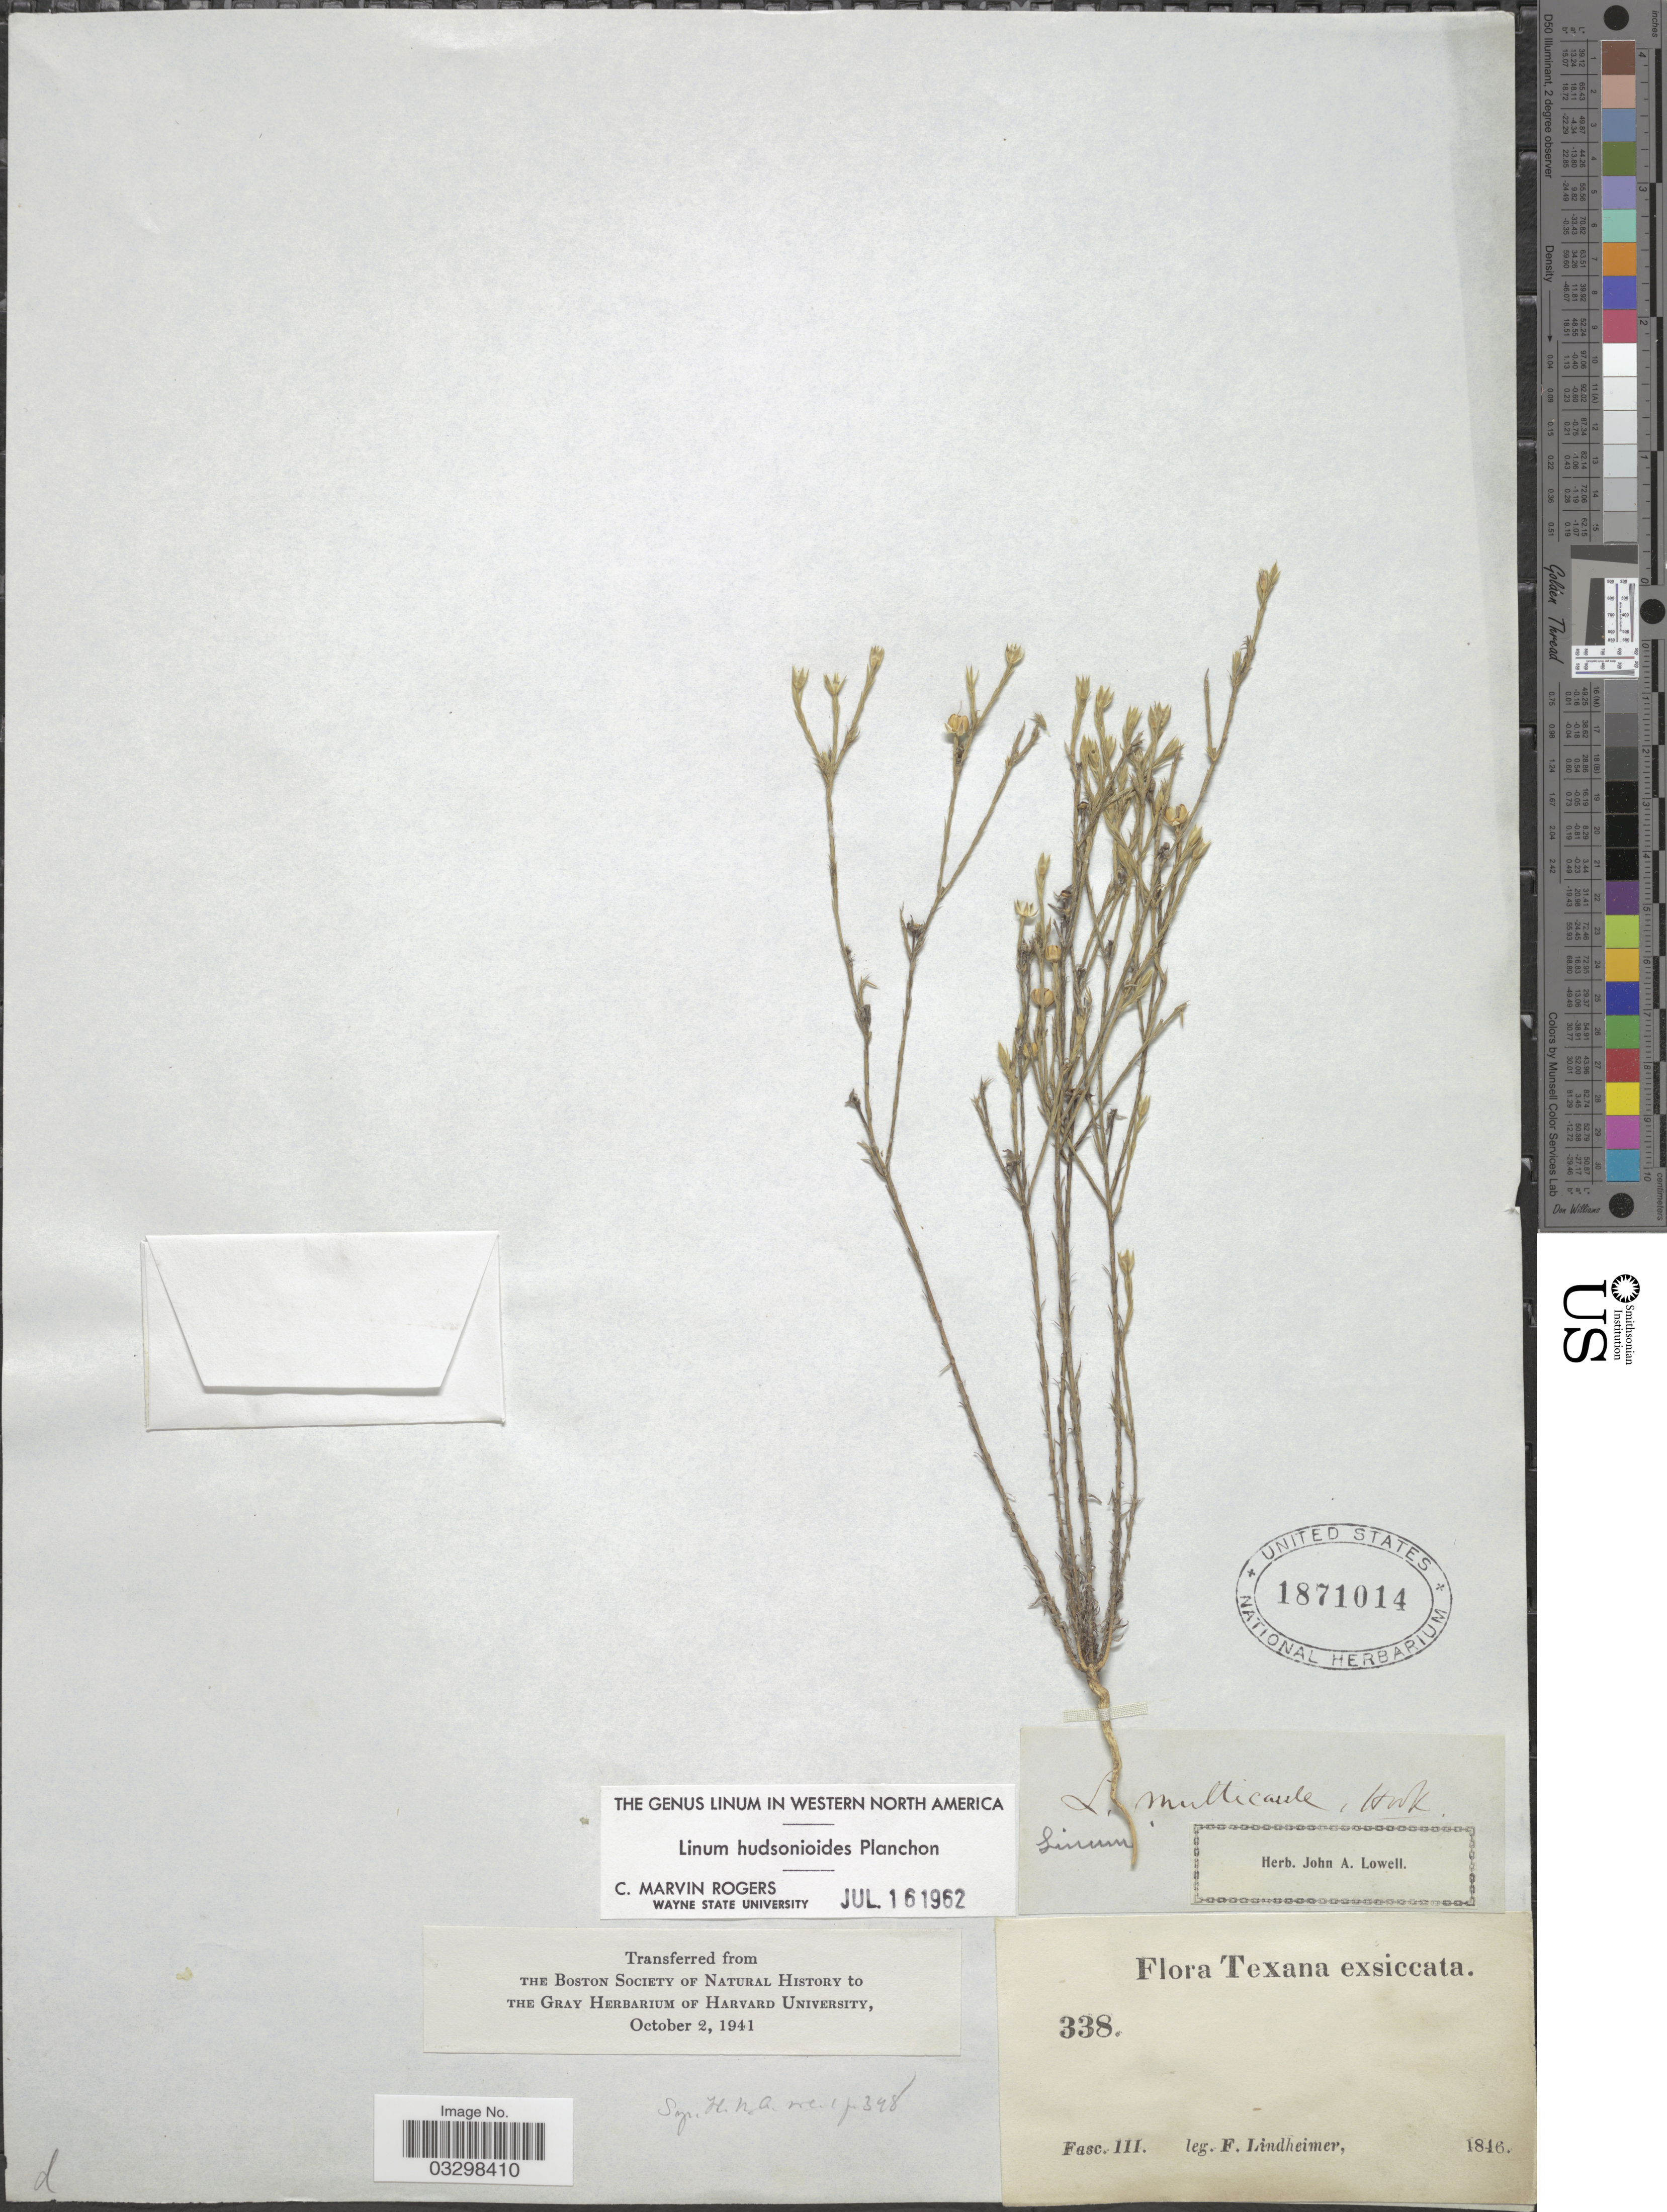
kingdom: Plantae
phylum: Tracheophyta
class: Magnoliopsida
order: Malpighiales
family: Linaceae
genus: Linum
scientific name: Linum hudsonioides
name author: Planch.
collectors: F. Lindheimer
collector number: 338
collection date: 1846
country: United States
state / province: Texas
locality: Fasc. III. [unsure placement]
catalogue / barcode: US 1871014